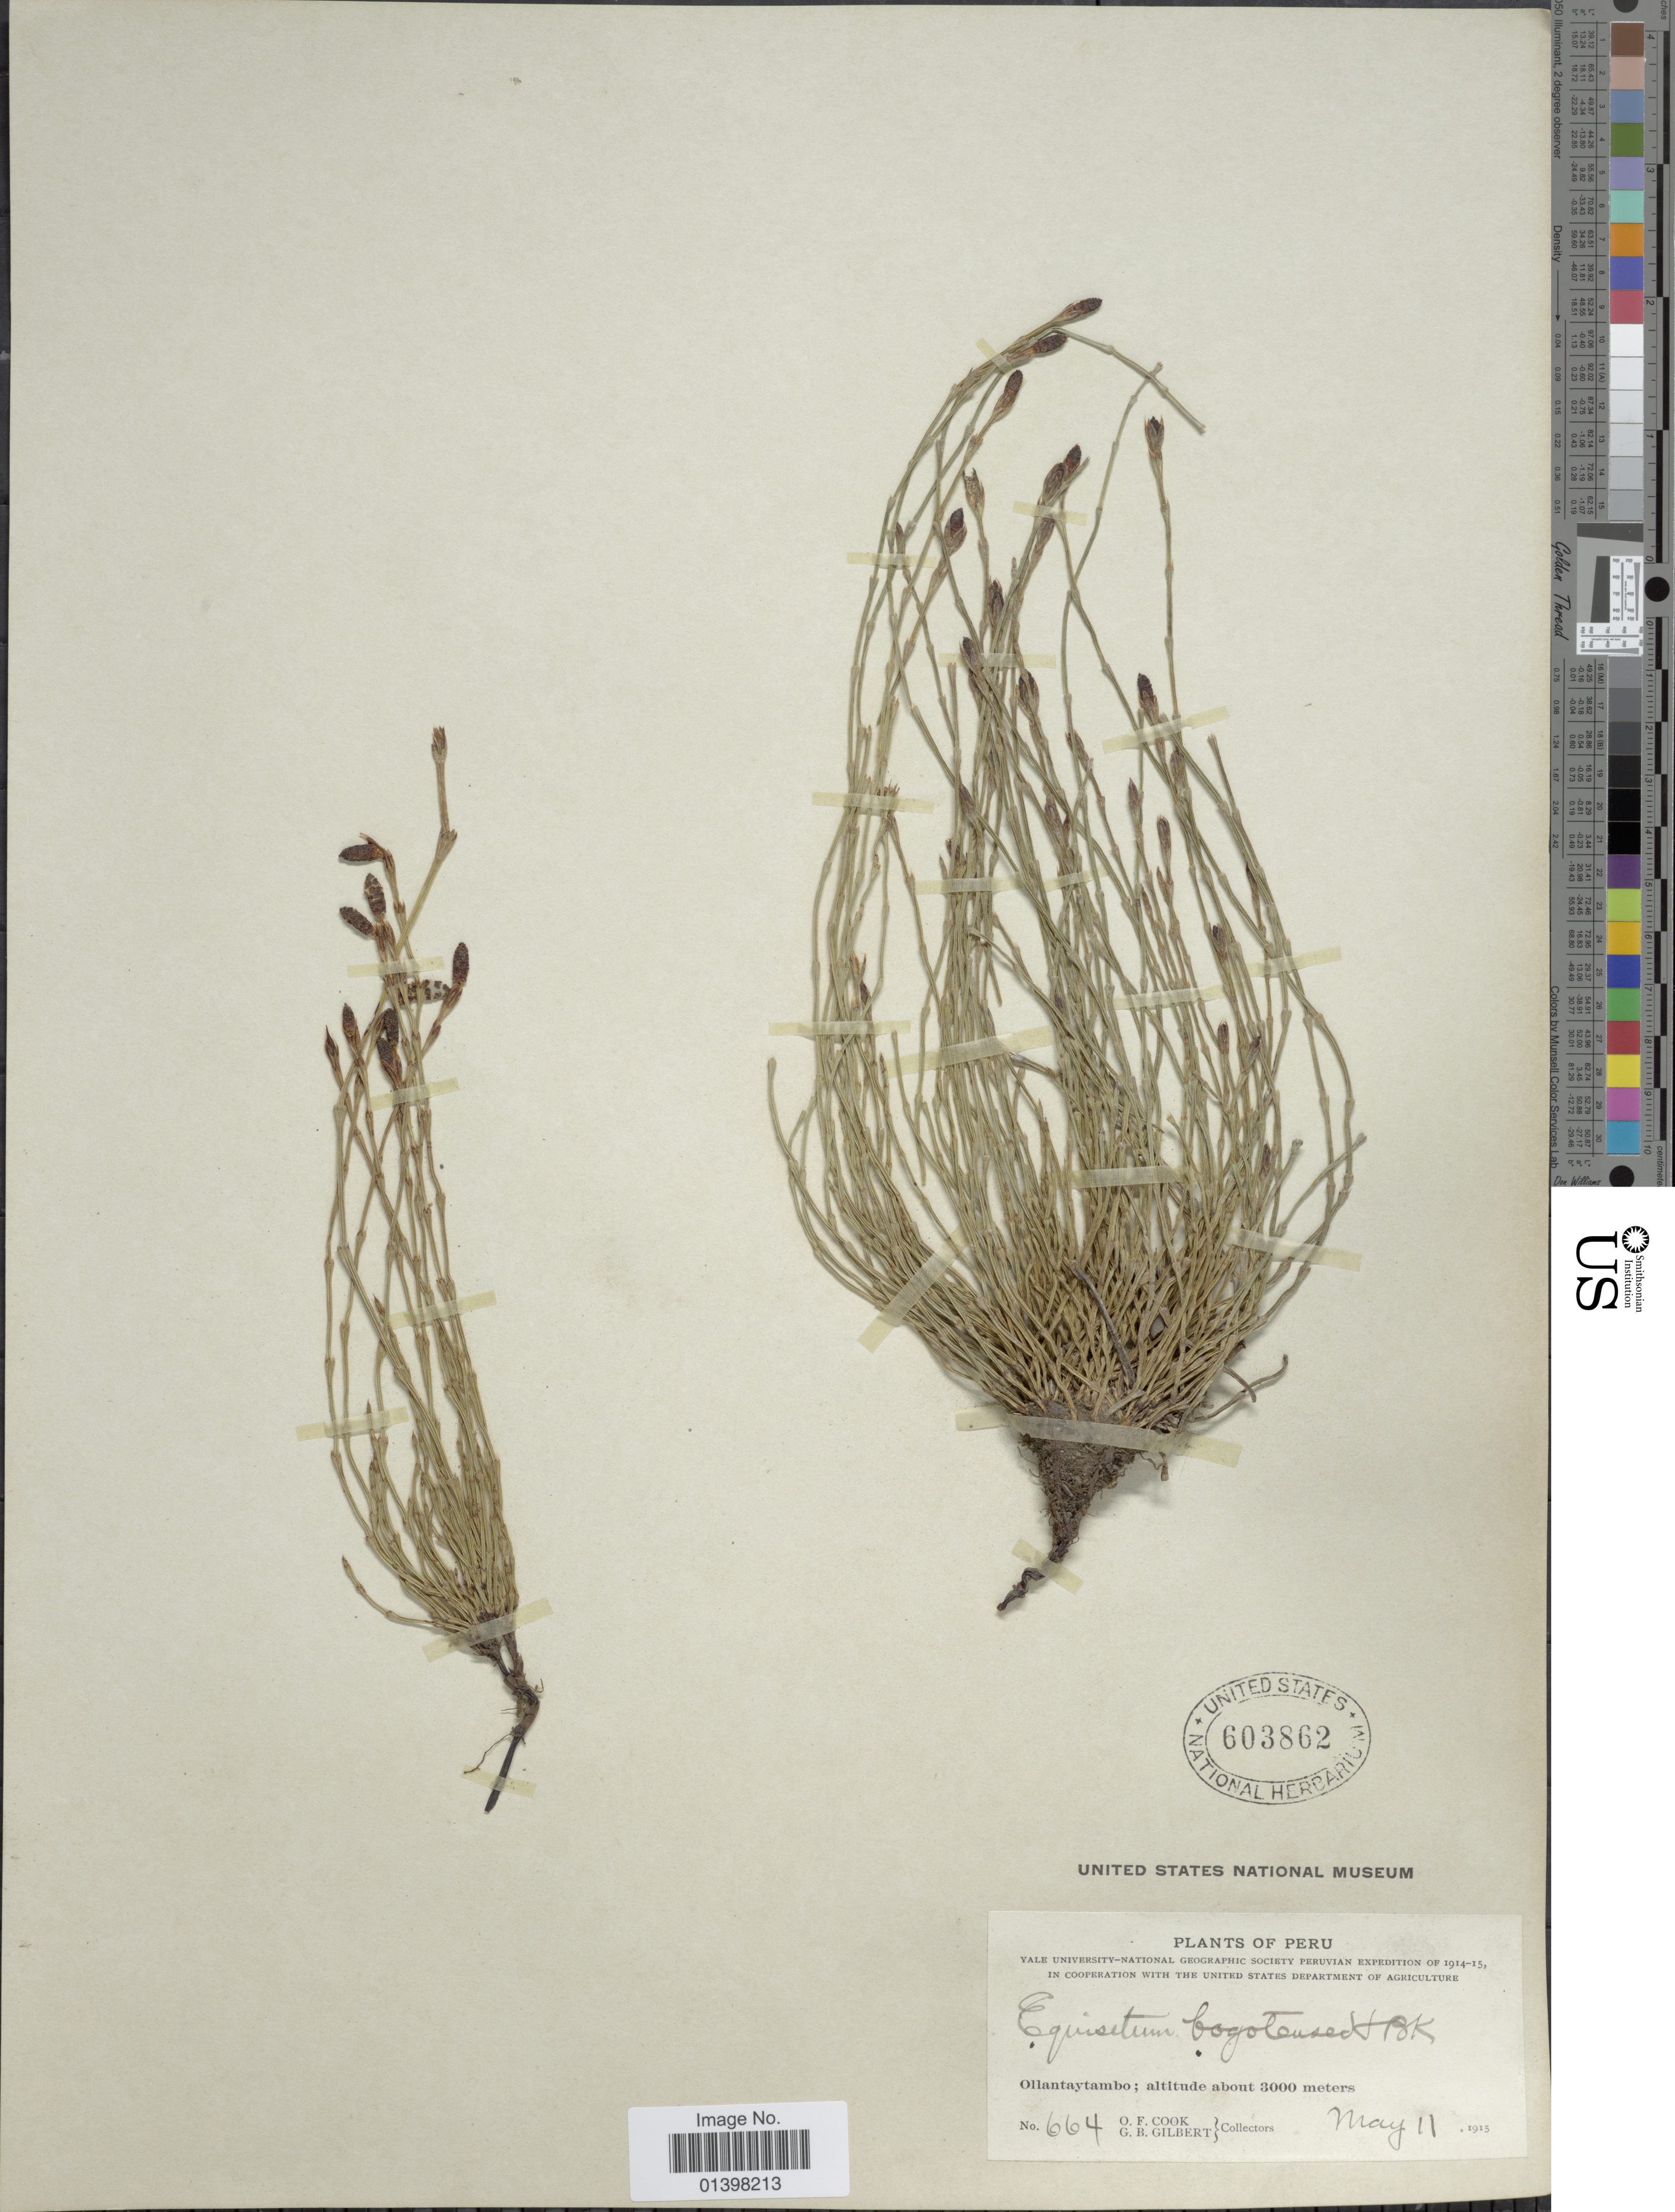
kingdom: Plantae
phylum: Tracheophyta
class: Polypodiopsida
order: Equisetales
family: Equisetaceae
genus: Equisetum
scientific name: Equisetum bogotense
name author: Kunth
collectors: O. F. Cook & G. B. Gilbert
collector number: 664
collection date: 1915-05-11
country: Peru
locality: Ollantaytambo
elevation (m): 3000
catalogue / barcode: US 603862